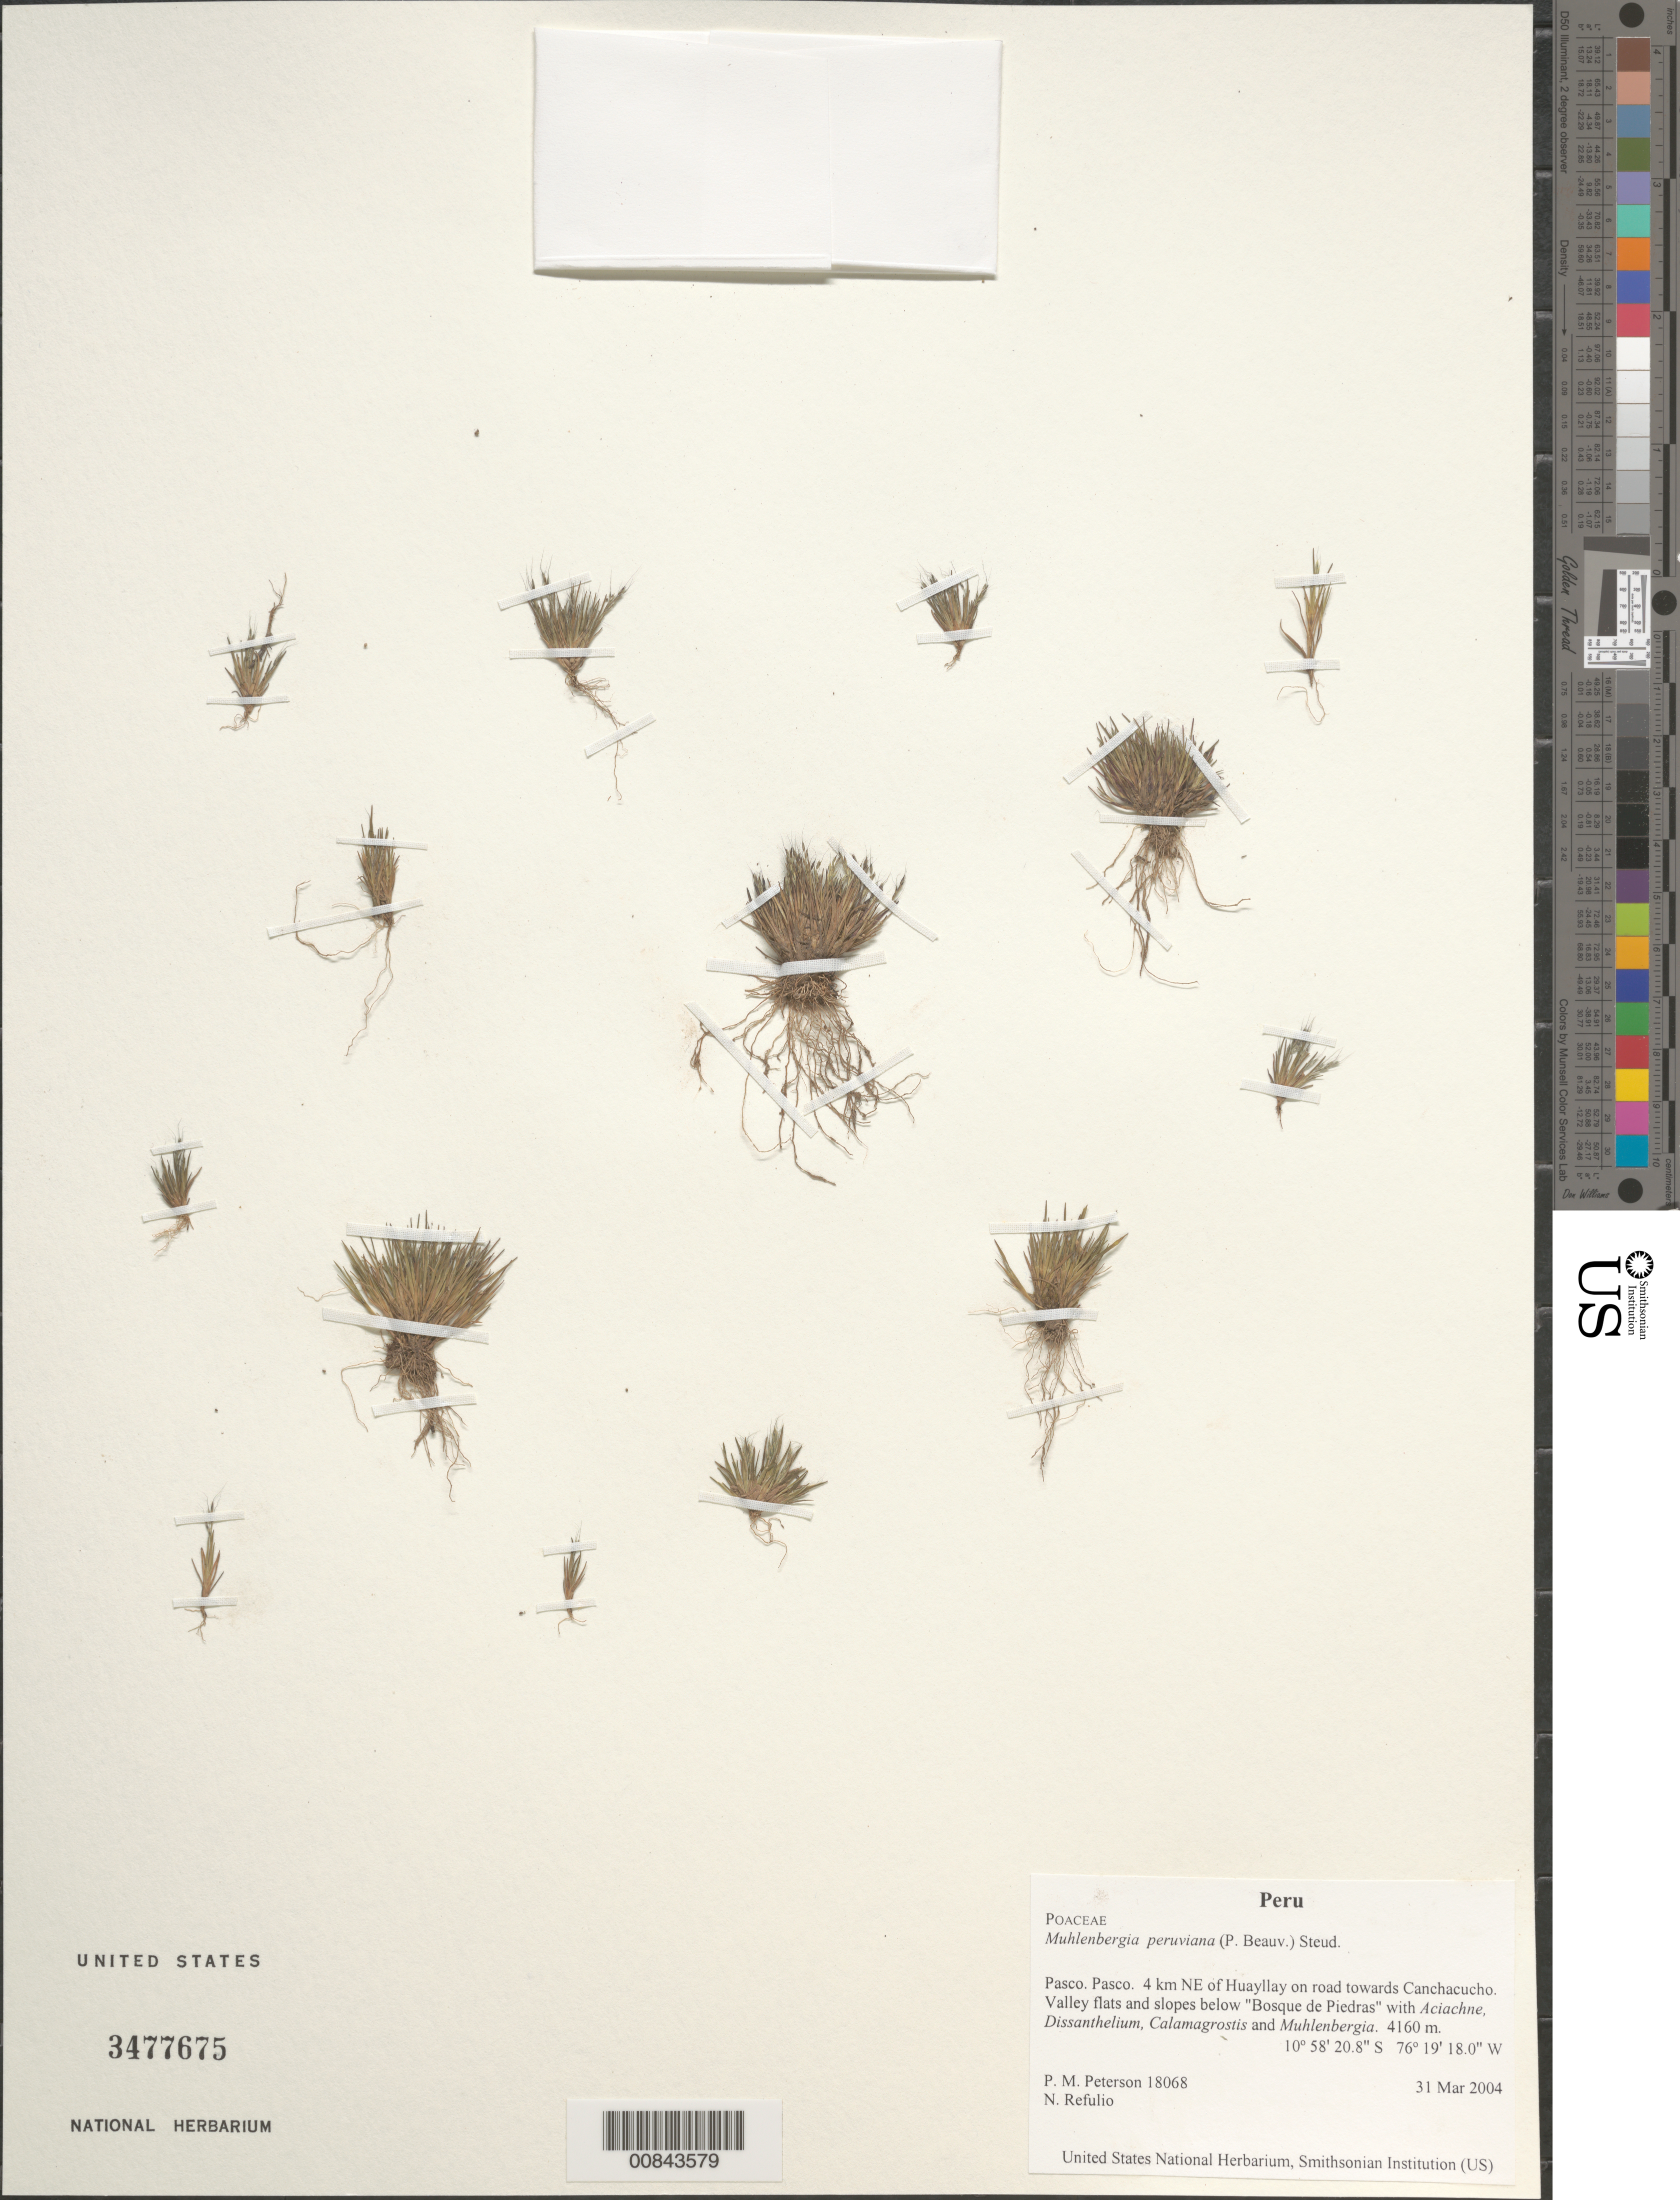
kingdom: Plantae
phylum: Tracheophyta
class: Liliopsida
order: Poales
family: Poaceae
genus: Muhlenbergia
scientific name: Muhlenbergia peruviana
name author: (P. Beauv.) Steud.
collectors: P. M. Peterson & N. Refulio-Rodríguez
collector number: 18068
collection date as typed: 31 Mar 2004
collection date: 2004-03-31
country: Peru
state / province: Pasco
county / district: Pasco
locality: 4 km NE of Huayllay on road towards Canchacucho. Valley flats and slopes below "Bosque de Piedras" with Aciachne, Dissanthelium, Calamagrostis and Muhlenbergia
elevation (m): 4160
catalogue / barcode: US 3477675